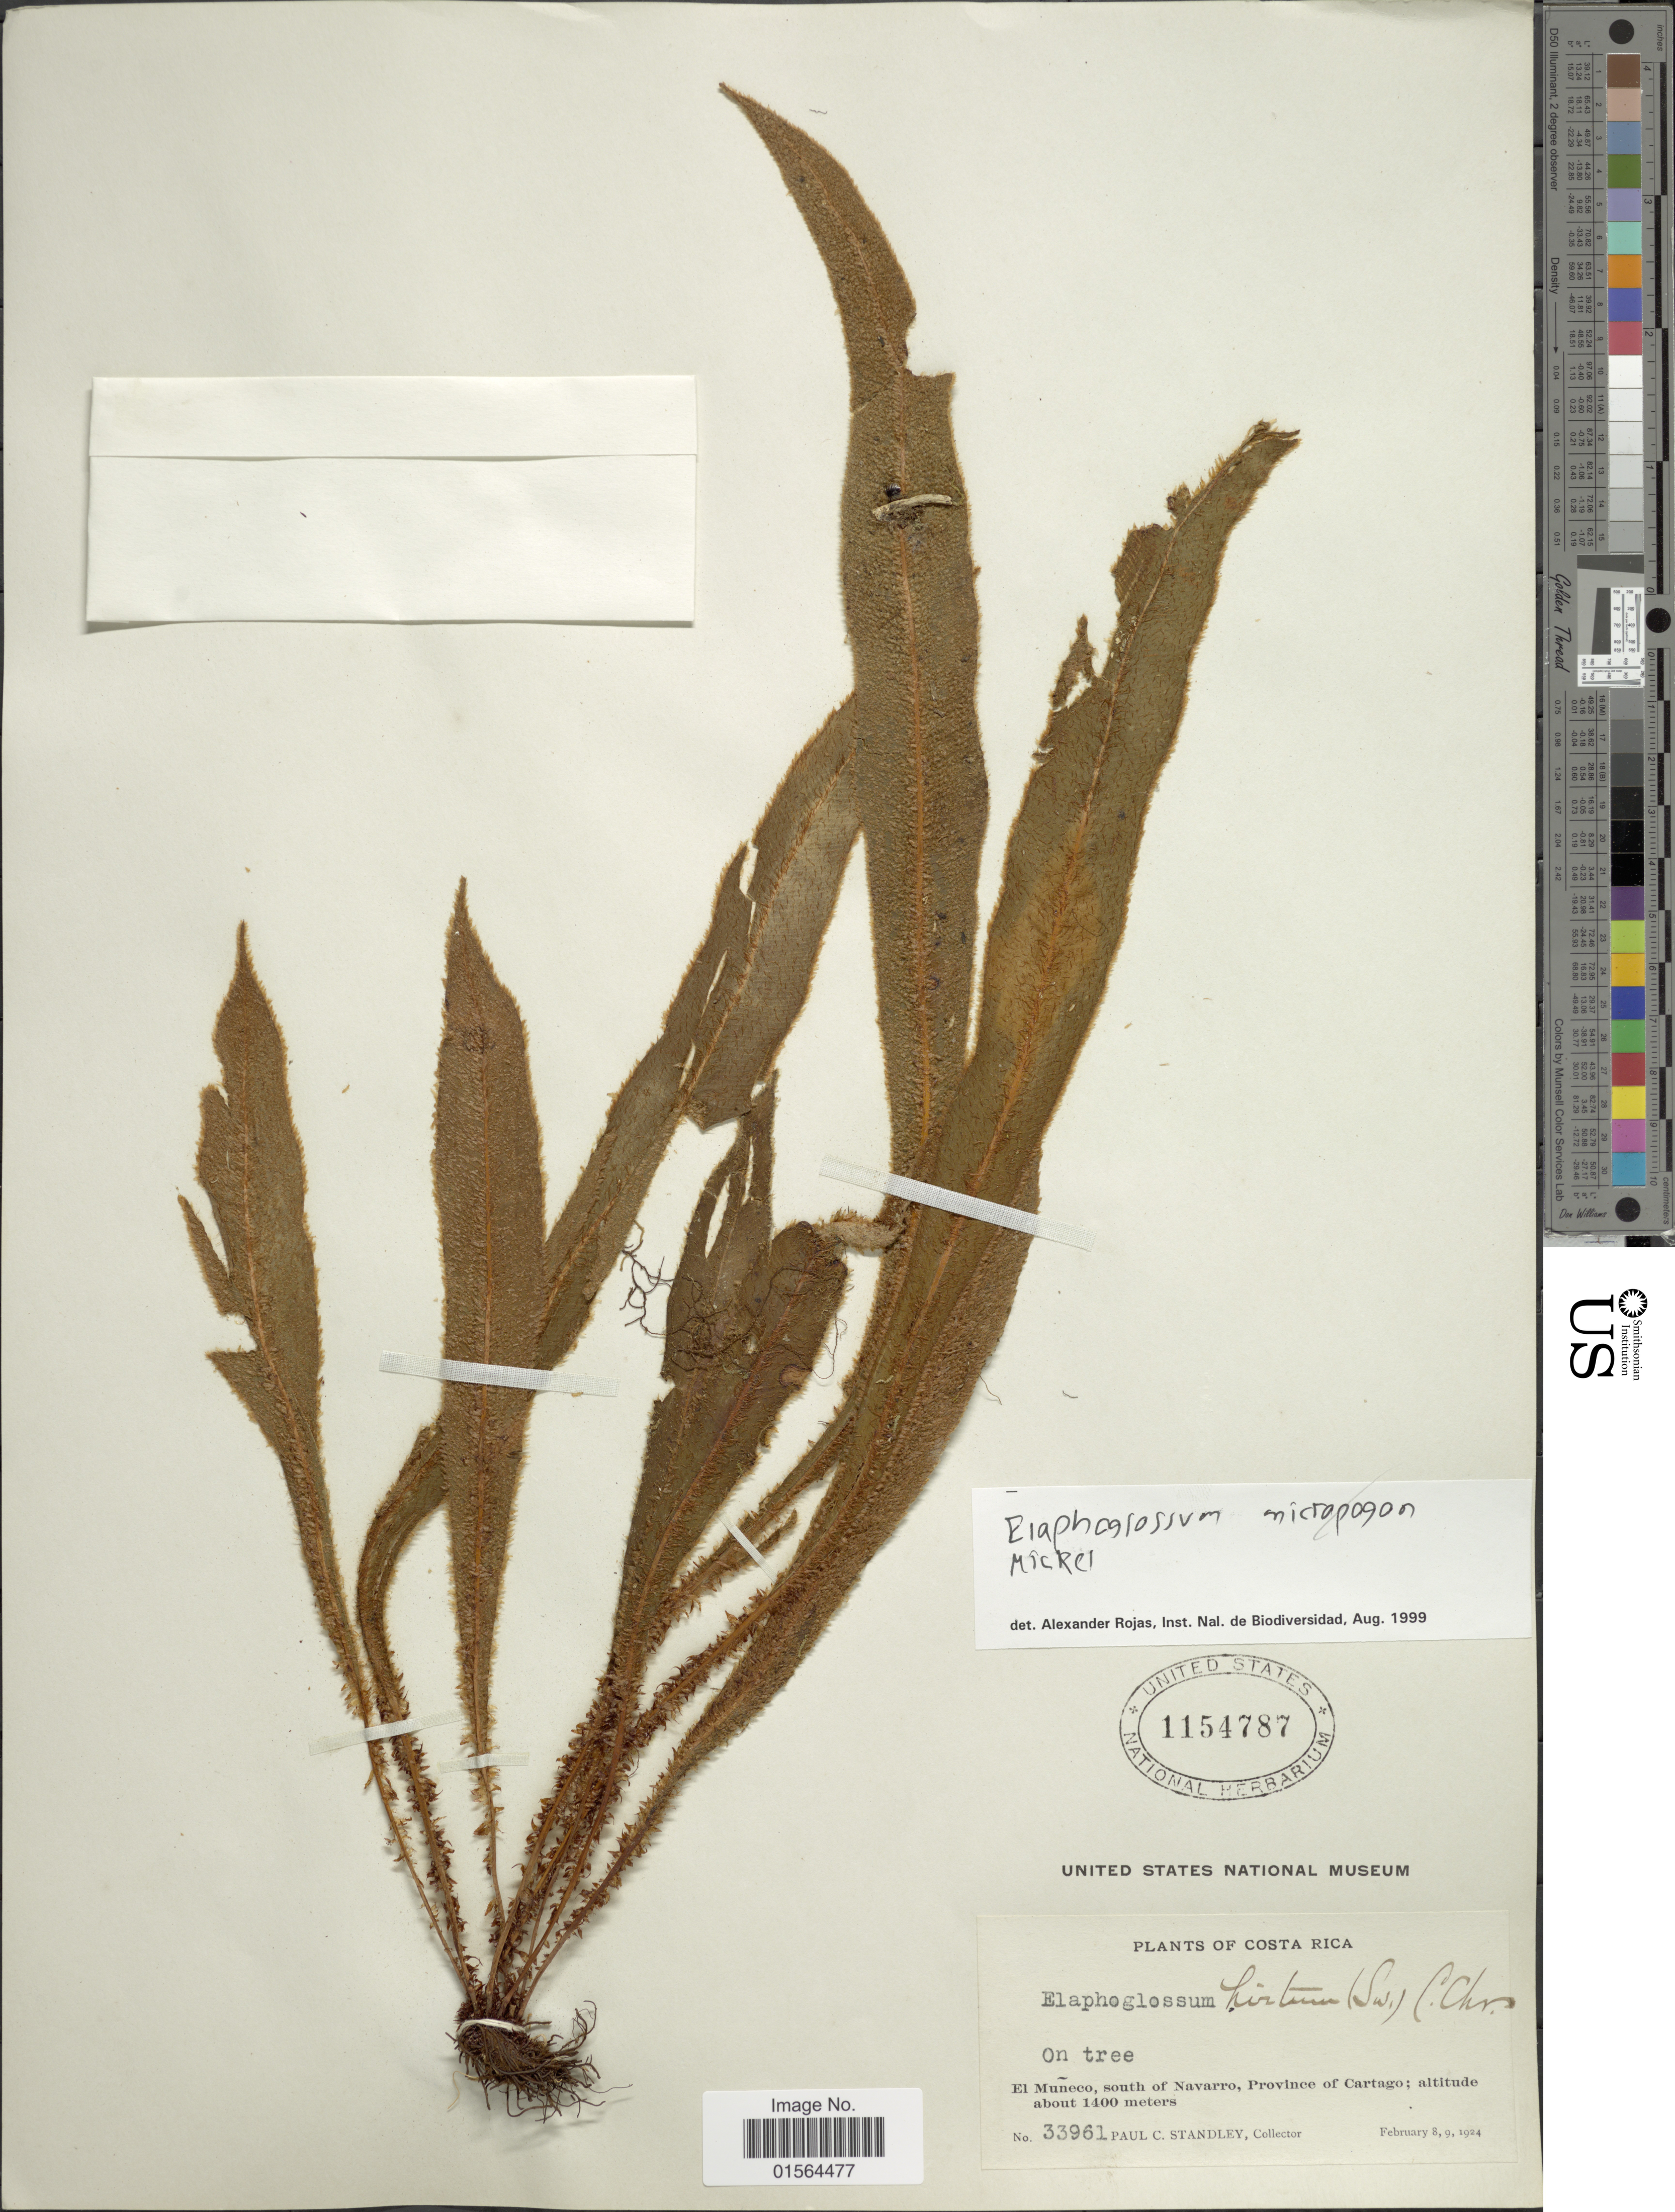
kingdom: Plantae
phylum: Tracheophyta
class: Polypodiopsida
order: Polypodiales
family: Dryopteridaceae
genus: Elaphoglossum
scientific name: Elaphoglossum paleaceum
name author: (Hook. & Grev.) Sledge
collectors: P. C. Standley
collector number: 33961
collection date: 1924-02-08/1924-02-09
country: Costa Rica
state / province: Cartago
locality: El Muneco, south of Navarro, Province of Cartago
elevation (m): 1400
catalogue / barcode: US 1154787